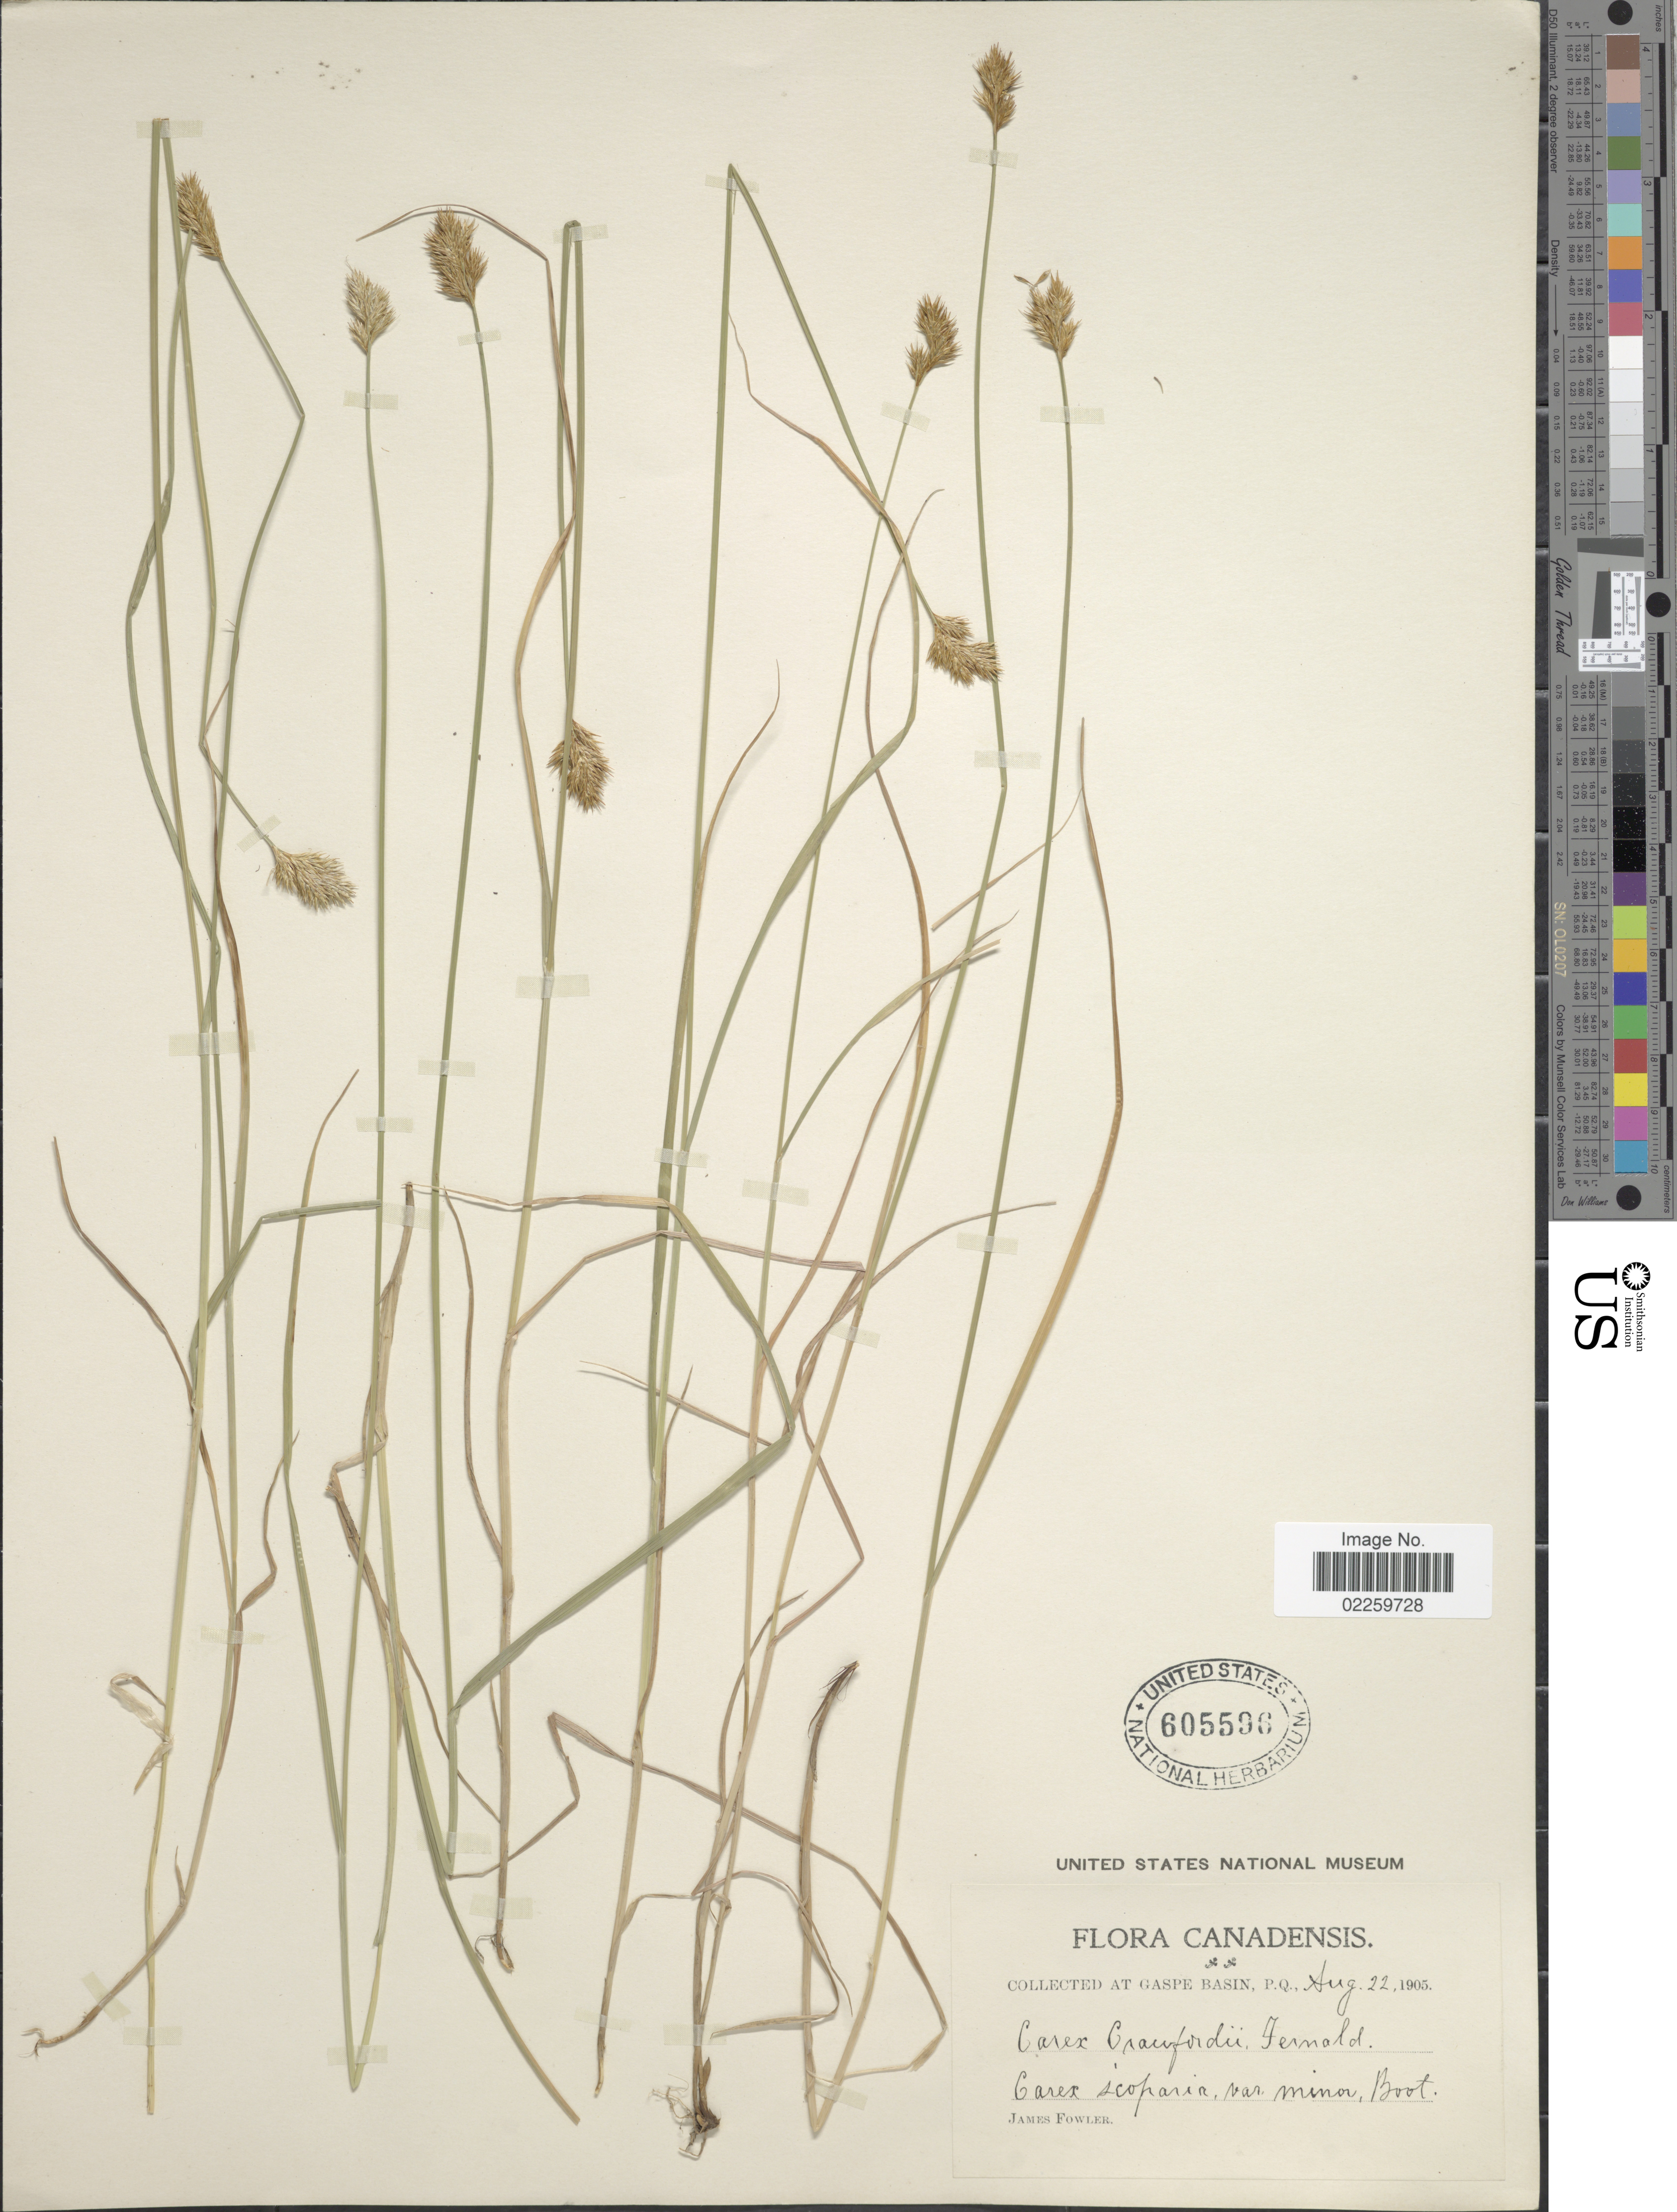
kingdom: Plantae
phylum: Tracheophyta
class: Liliopsida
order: Poales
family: Cyperaceae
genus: Carex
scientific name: Carex crawfordii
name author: Fernald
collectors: J. P. Fowler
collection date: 1905-08-22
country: Canada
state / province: Quebec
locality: Canadensis, at Gaspe basin, P.Q.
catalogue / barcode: US 605596